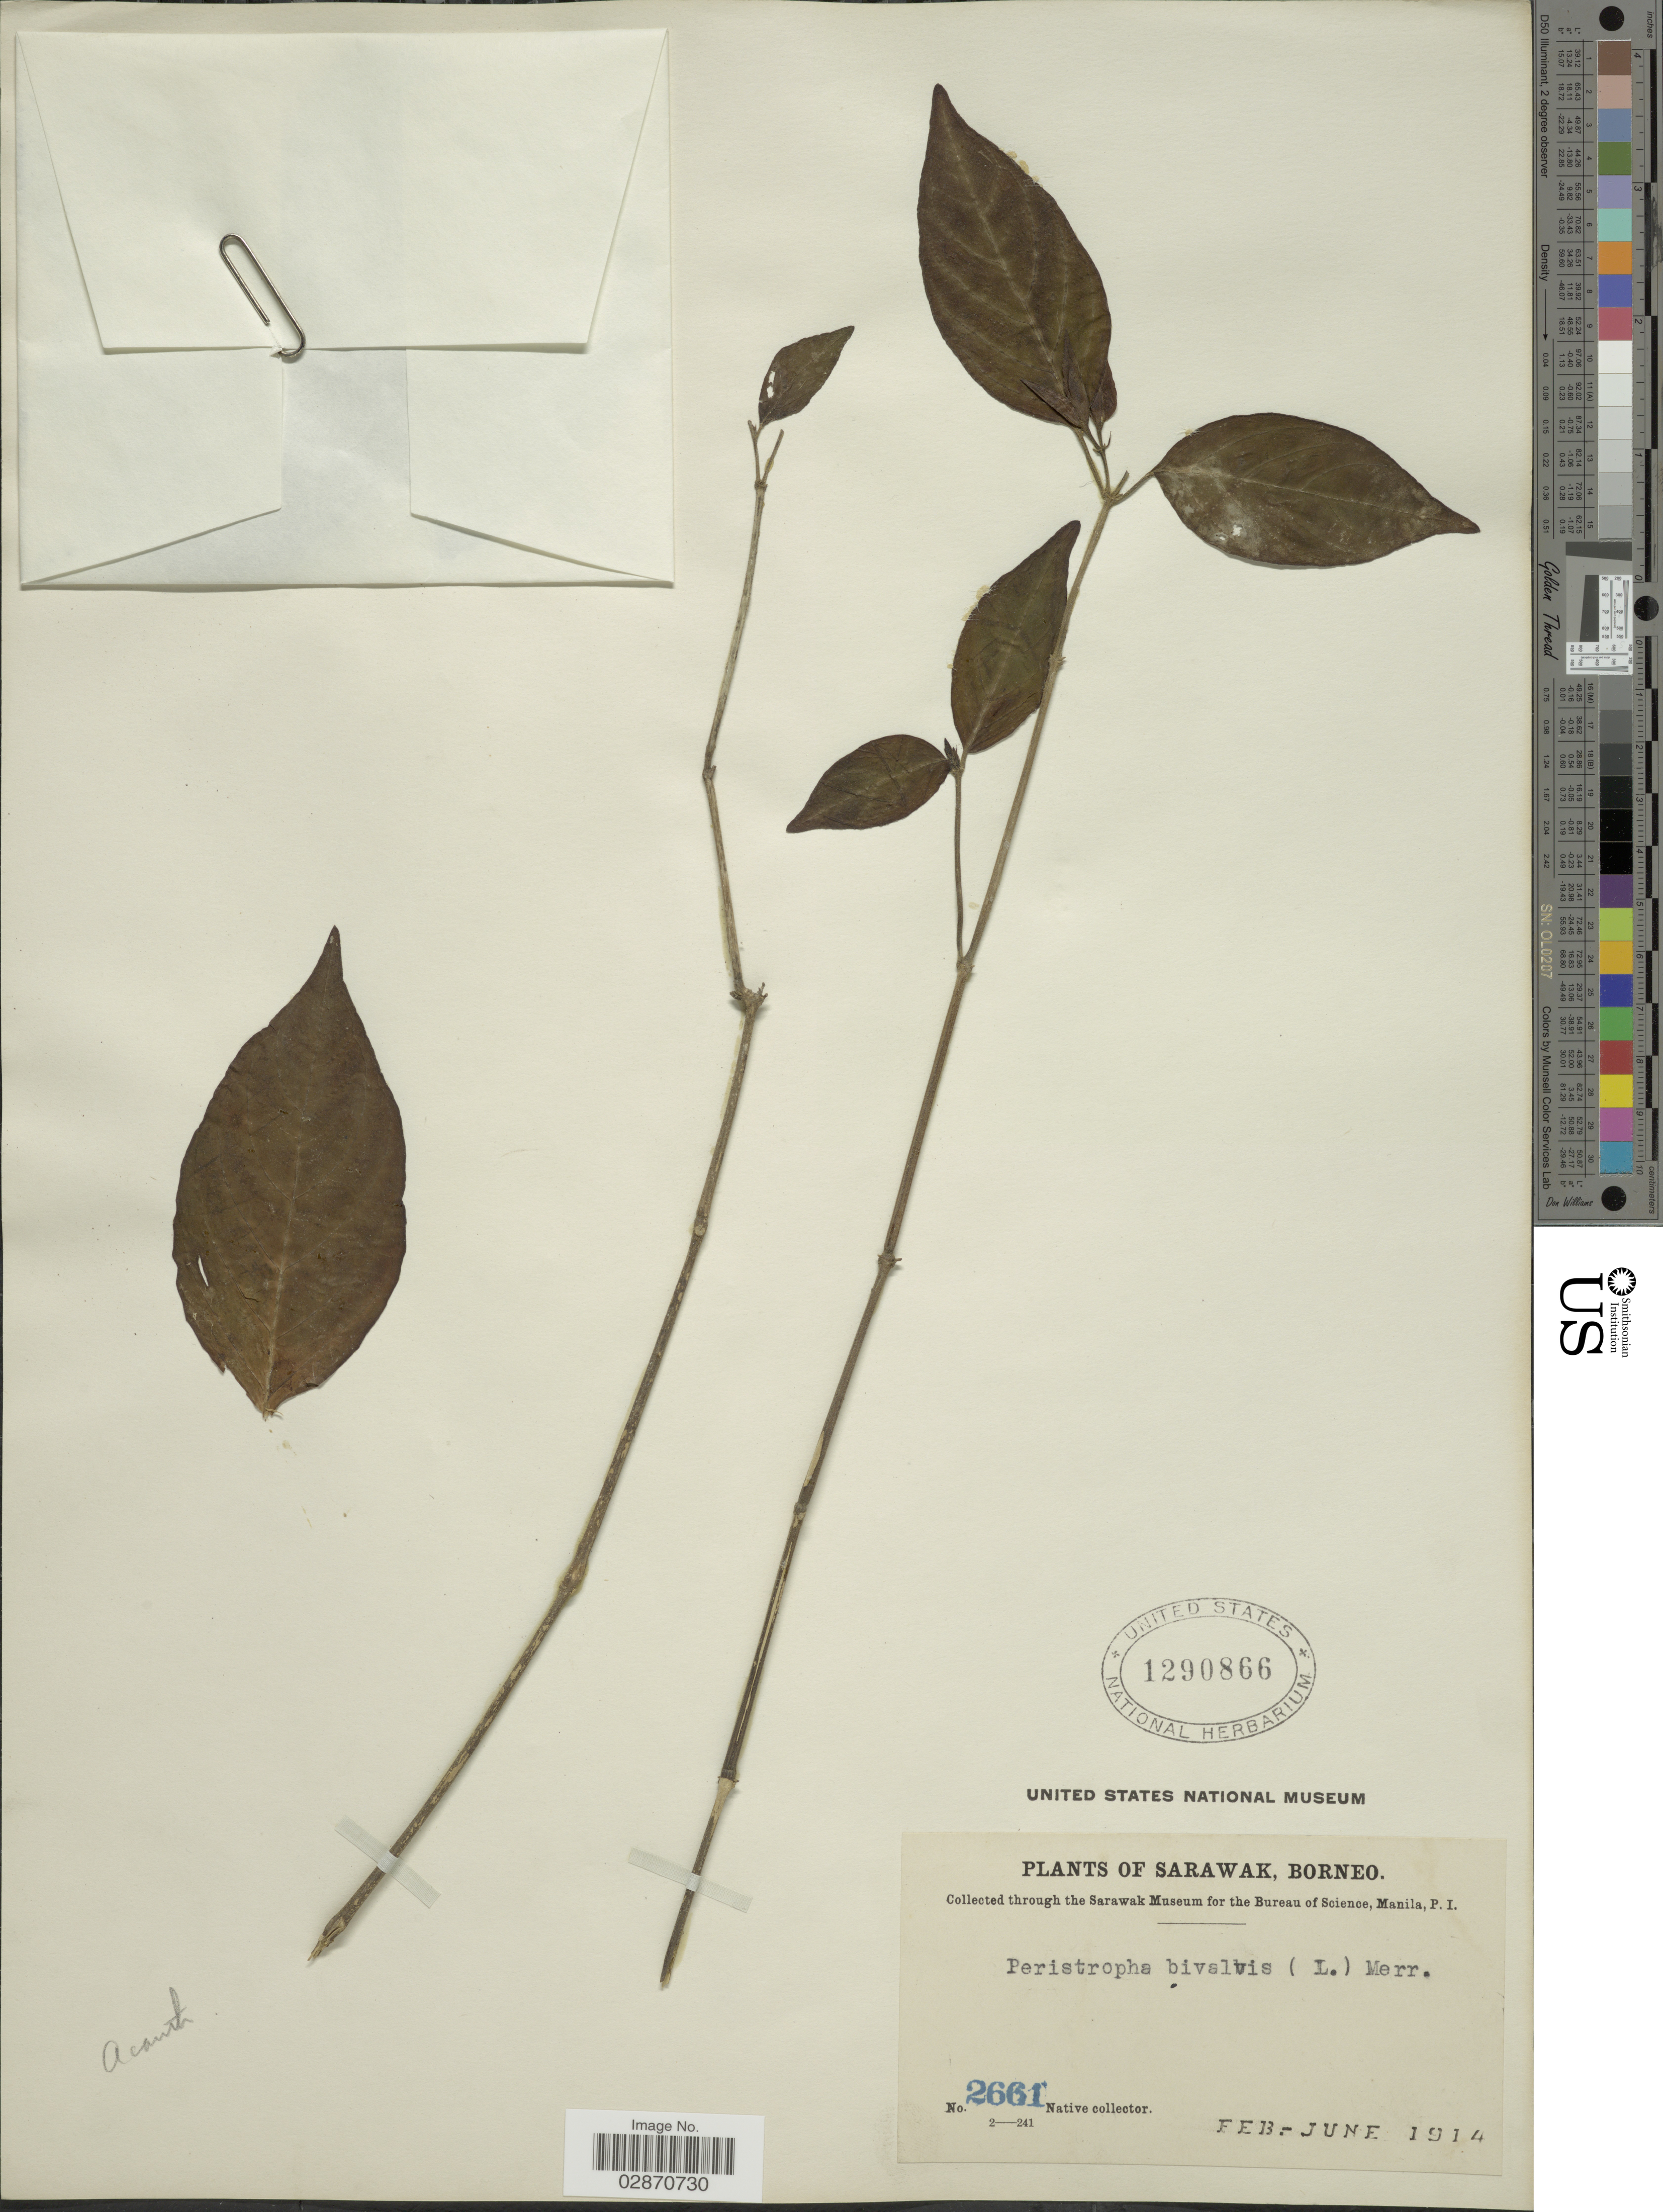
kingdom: Plantae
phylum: Tracheophyta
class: Magnoliopsida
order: Lamiales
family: Acanthaceae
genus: Peristrophe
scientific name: Peristrophe bivalvis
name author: (L.) Merr.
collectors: Native collector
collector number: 2661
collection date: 1914-02/1914-06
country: Malaysia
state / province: Sarawak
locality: Borneo.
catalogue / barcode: US 1290866